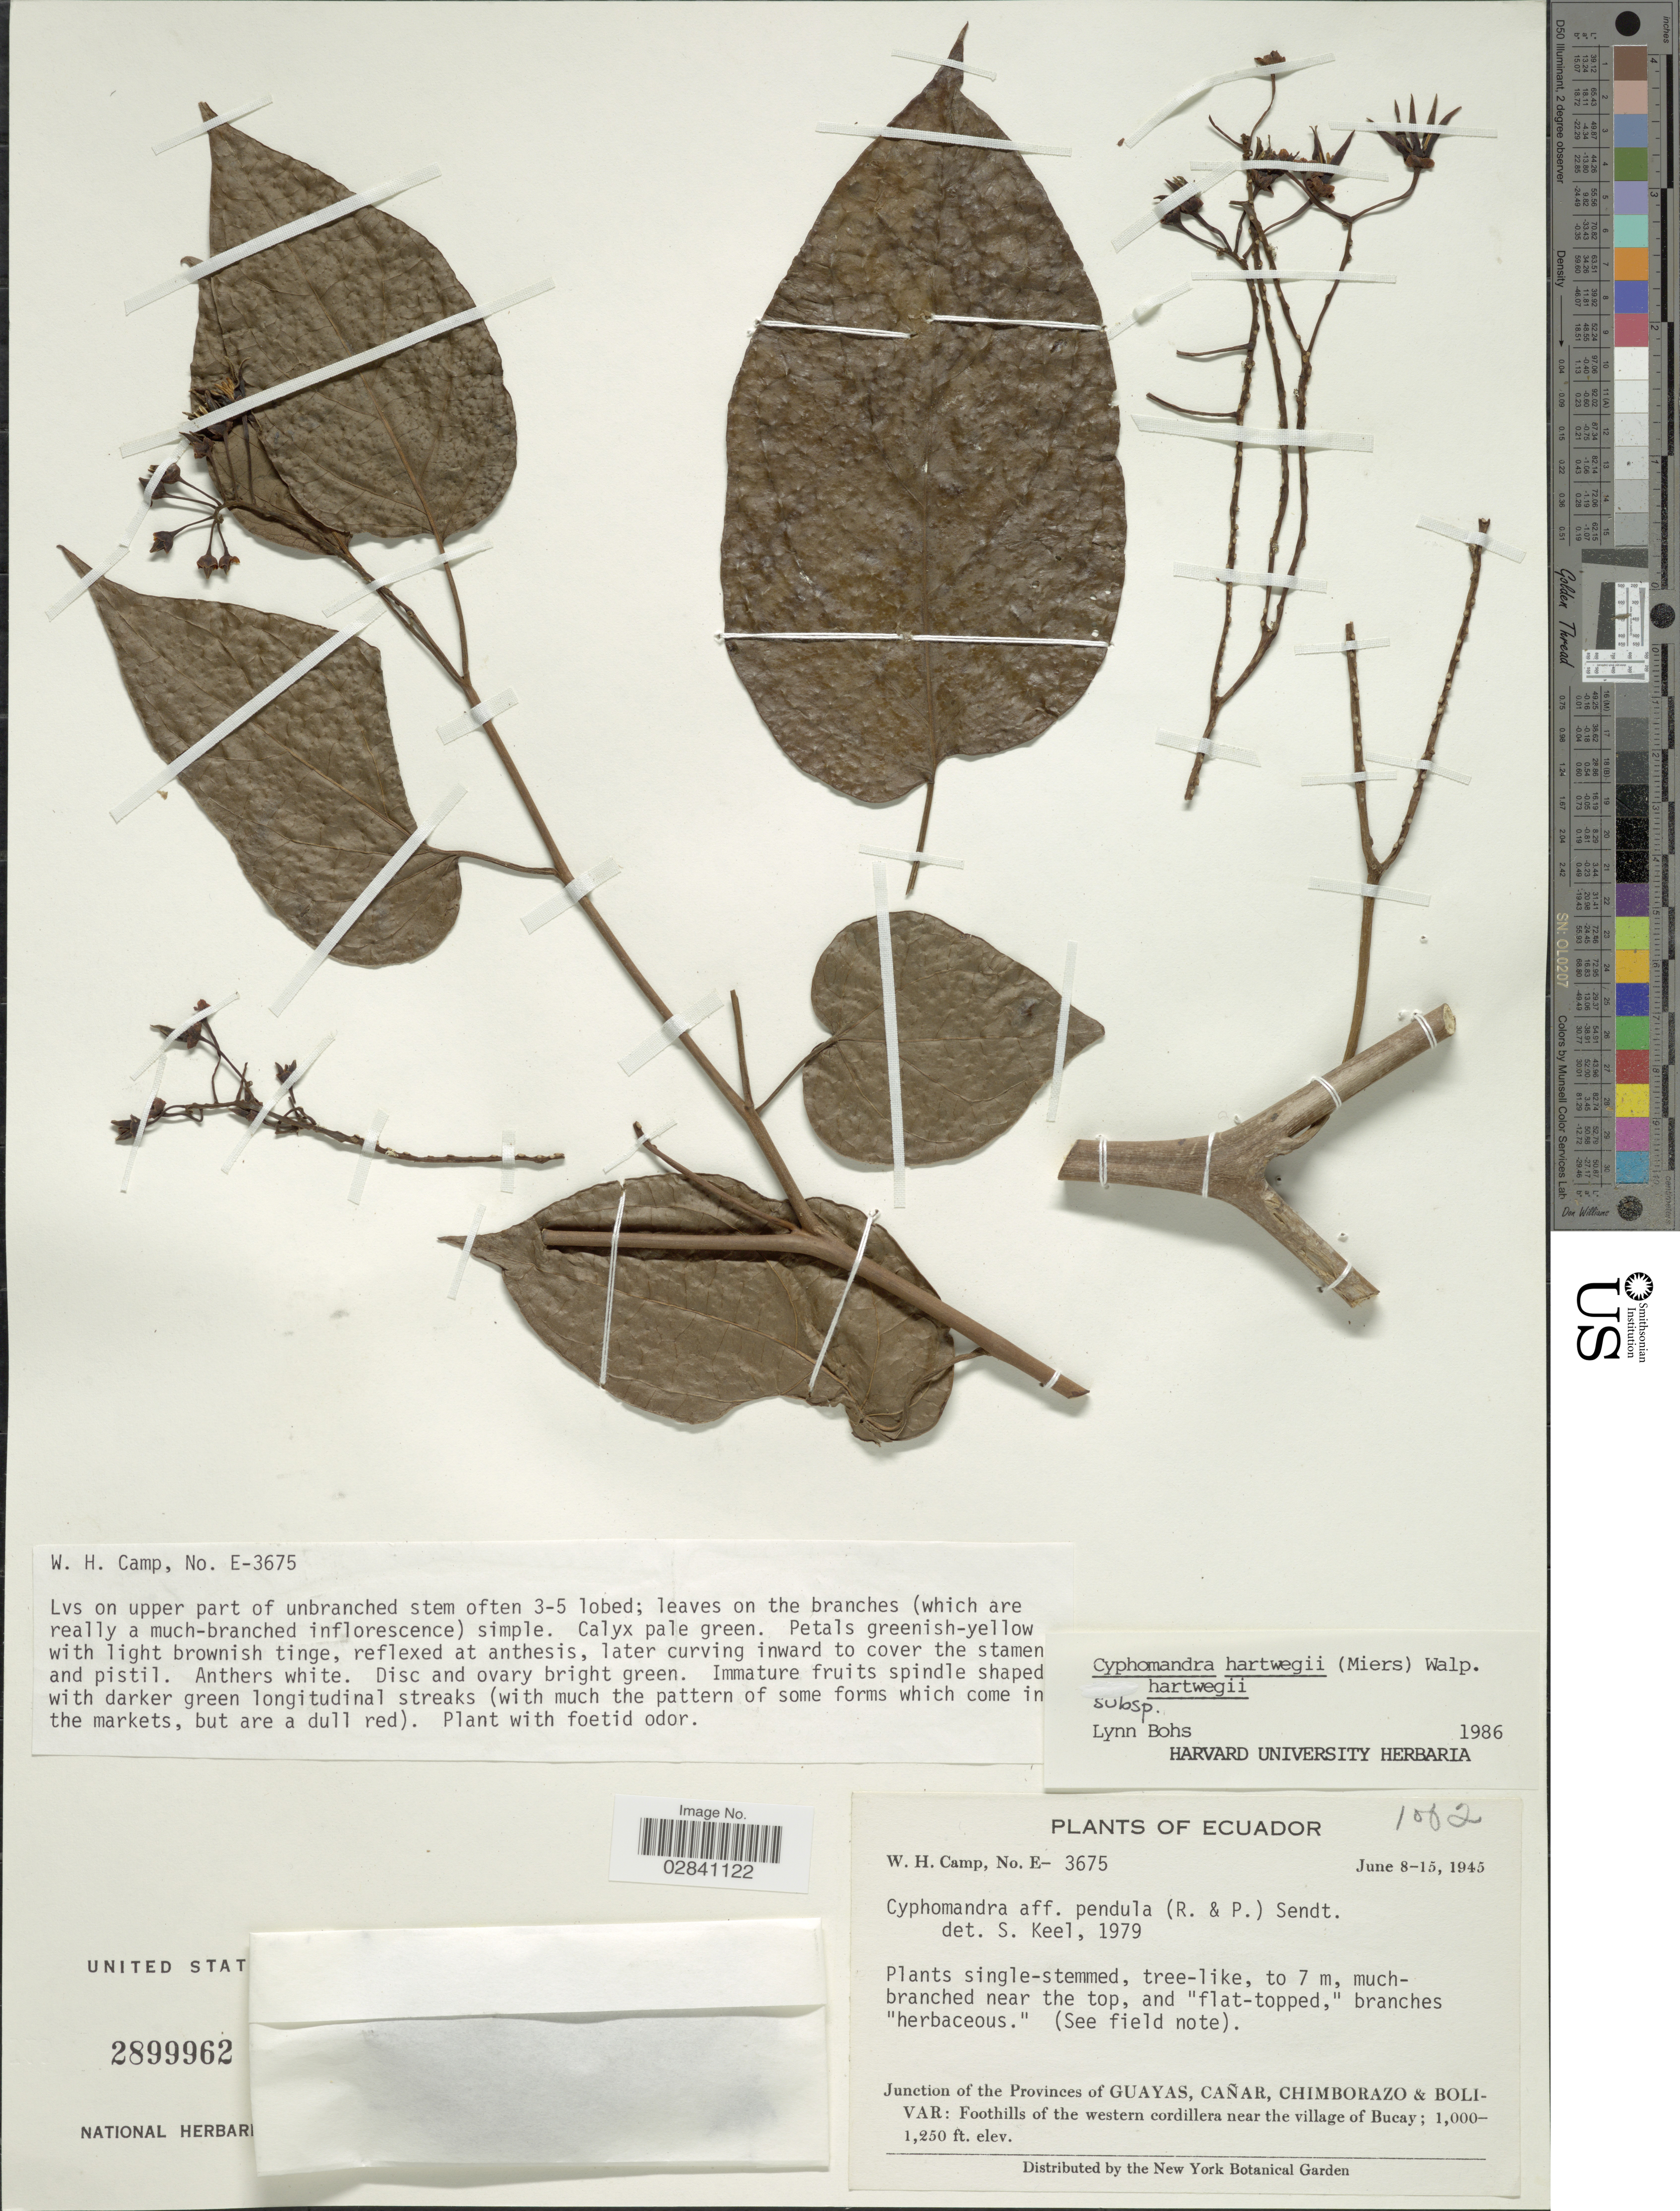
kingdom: Plantae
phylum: Tracheophyta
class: Magnoliopsida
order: Solanales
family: Solanaceae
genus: Cyphomandra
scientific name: Cyphomandra hartwegii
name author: (Miers) Sendtn. ex Walp.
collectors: W. H. Camp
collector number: E-3675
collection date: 1945-06-08/1945-06-15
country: Ecuador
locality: Junction of the Provinces of Guayas, Cañar, Chimborazo & Bolivar: Foothills of the western cordillera near the village of Bucay.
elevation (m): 305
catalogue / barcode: US 2899962